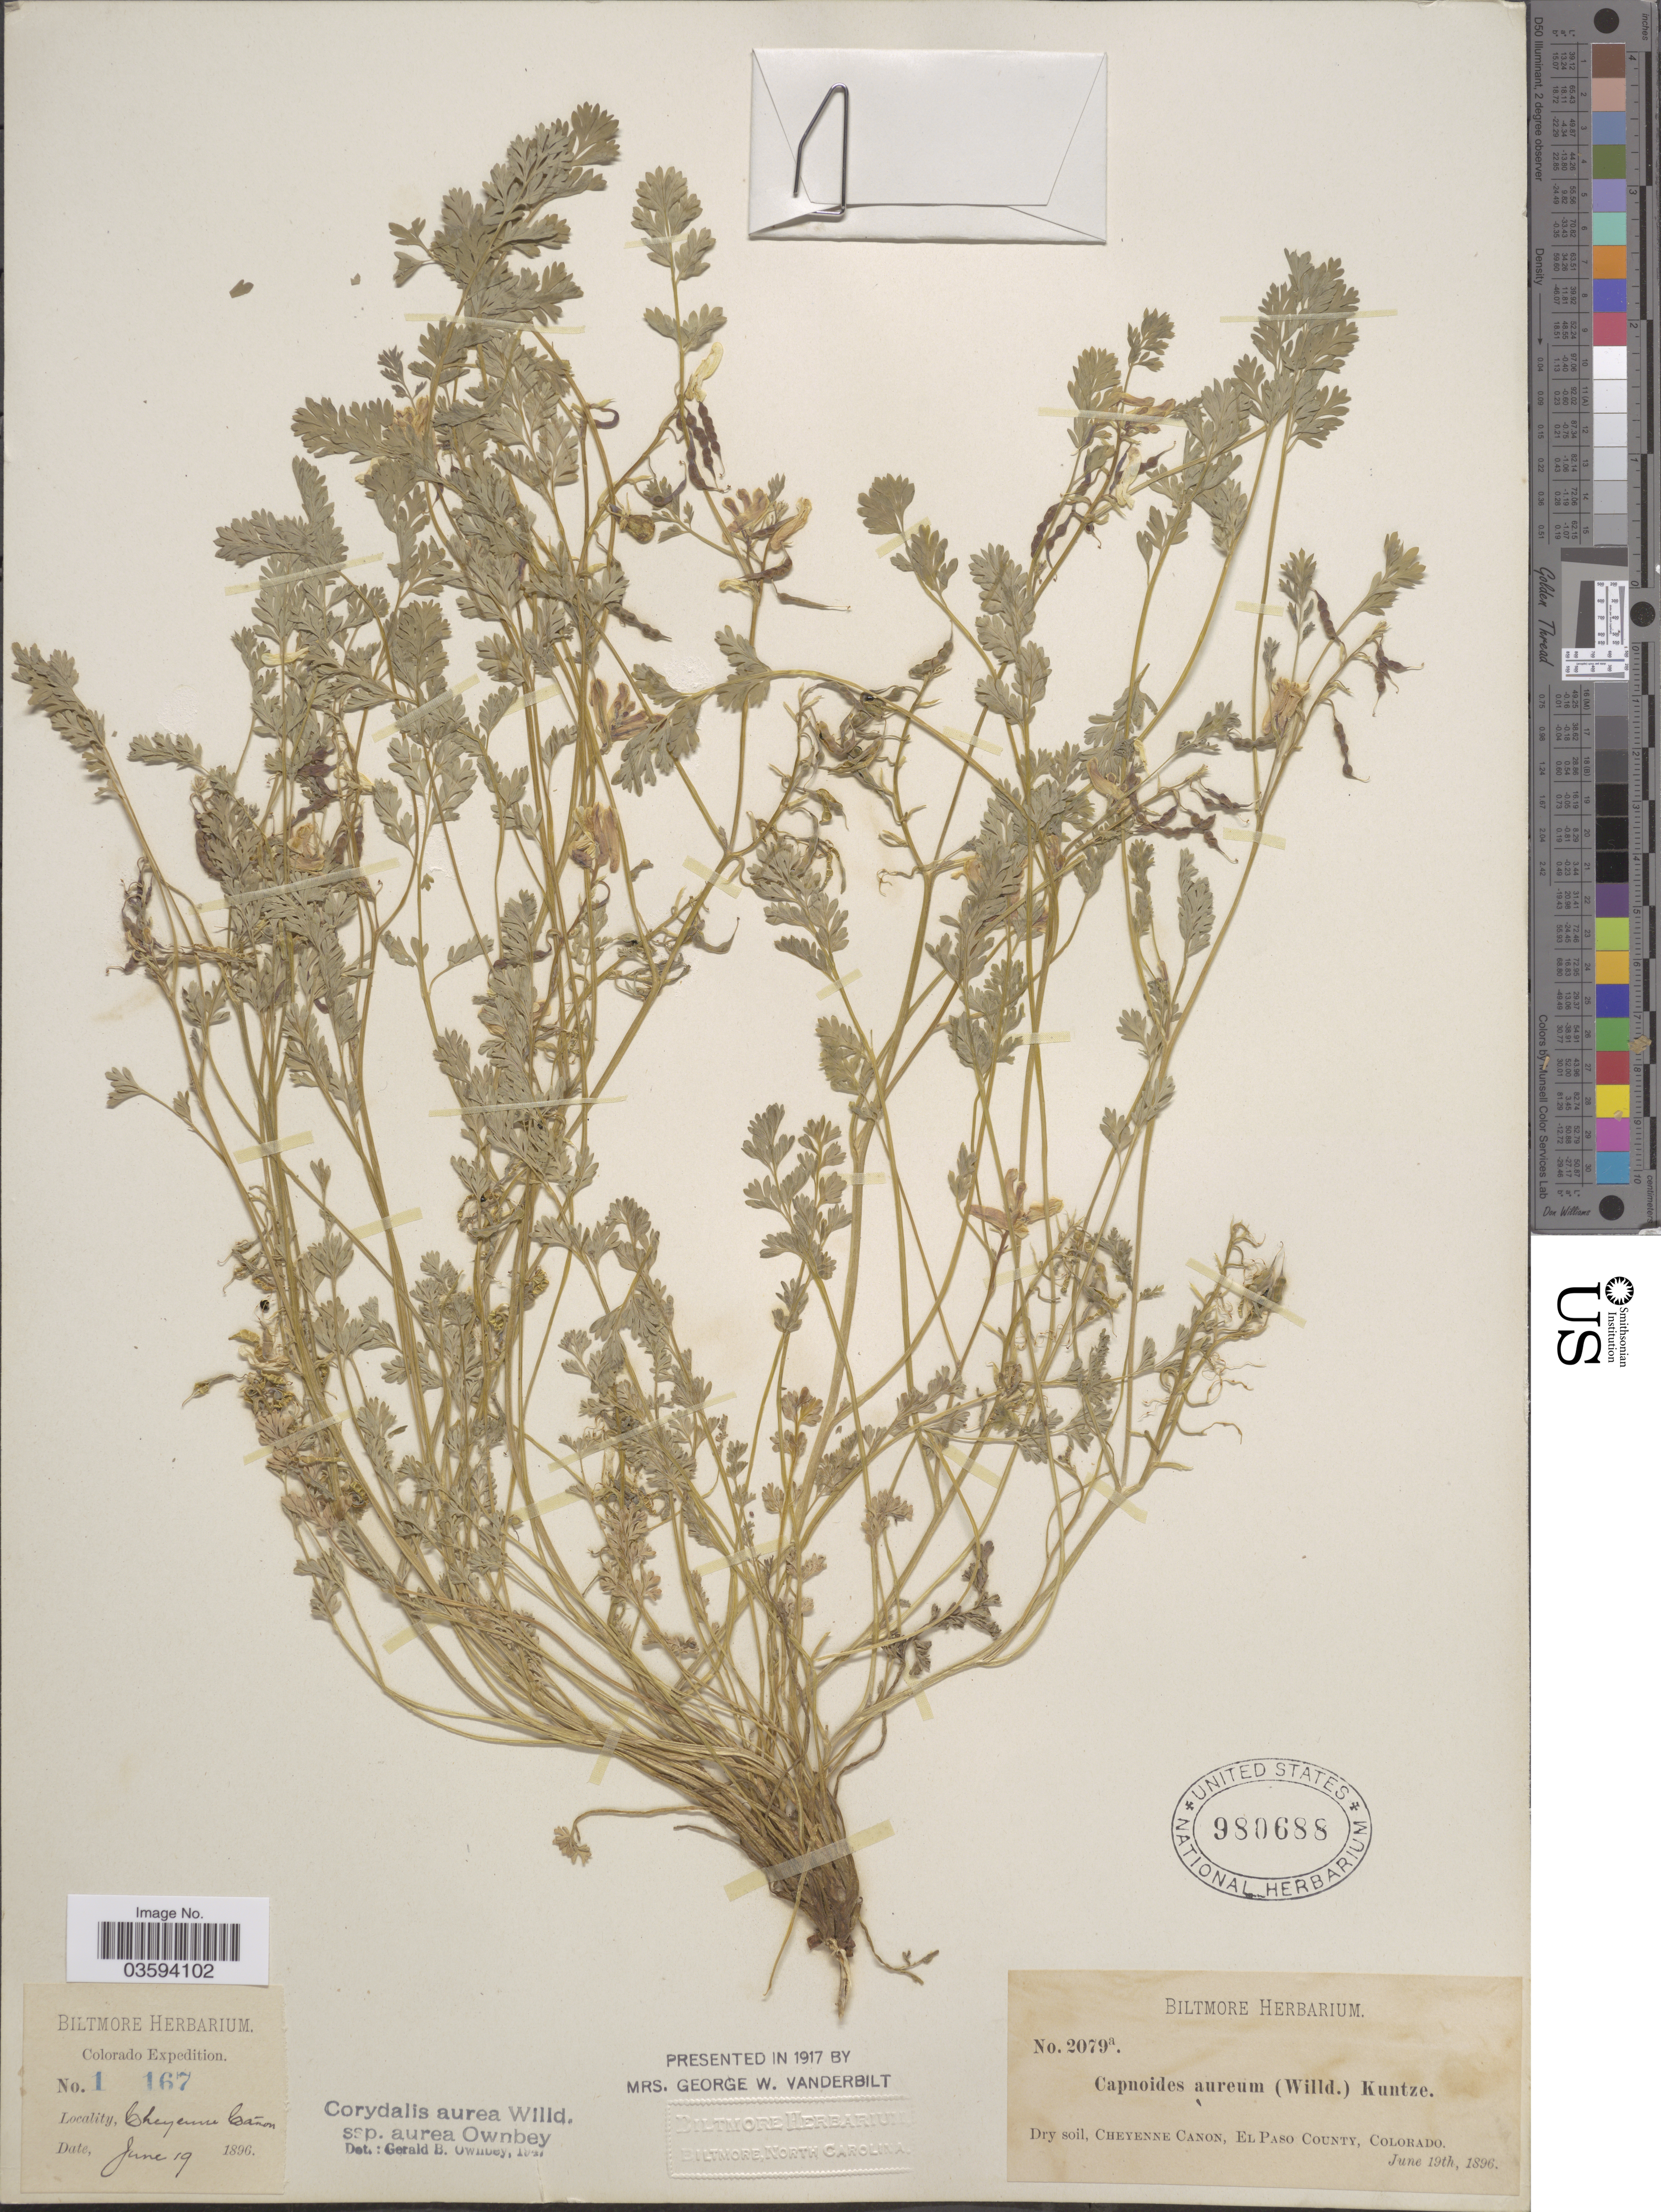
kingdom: Plantae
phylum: Tracheophyta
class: Magnoliopsida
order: Ranunculales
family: Papaveraceae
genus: Corydalis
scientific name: Corydalis aurea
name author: Willd.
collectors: ex herb. Biltmore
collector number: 1167/2079a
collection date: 1896-06-19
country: United States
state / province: Colorado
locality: Dry soil, Cheyenne Cañon, El Paso County.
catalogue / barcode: US 980688